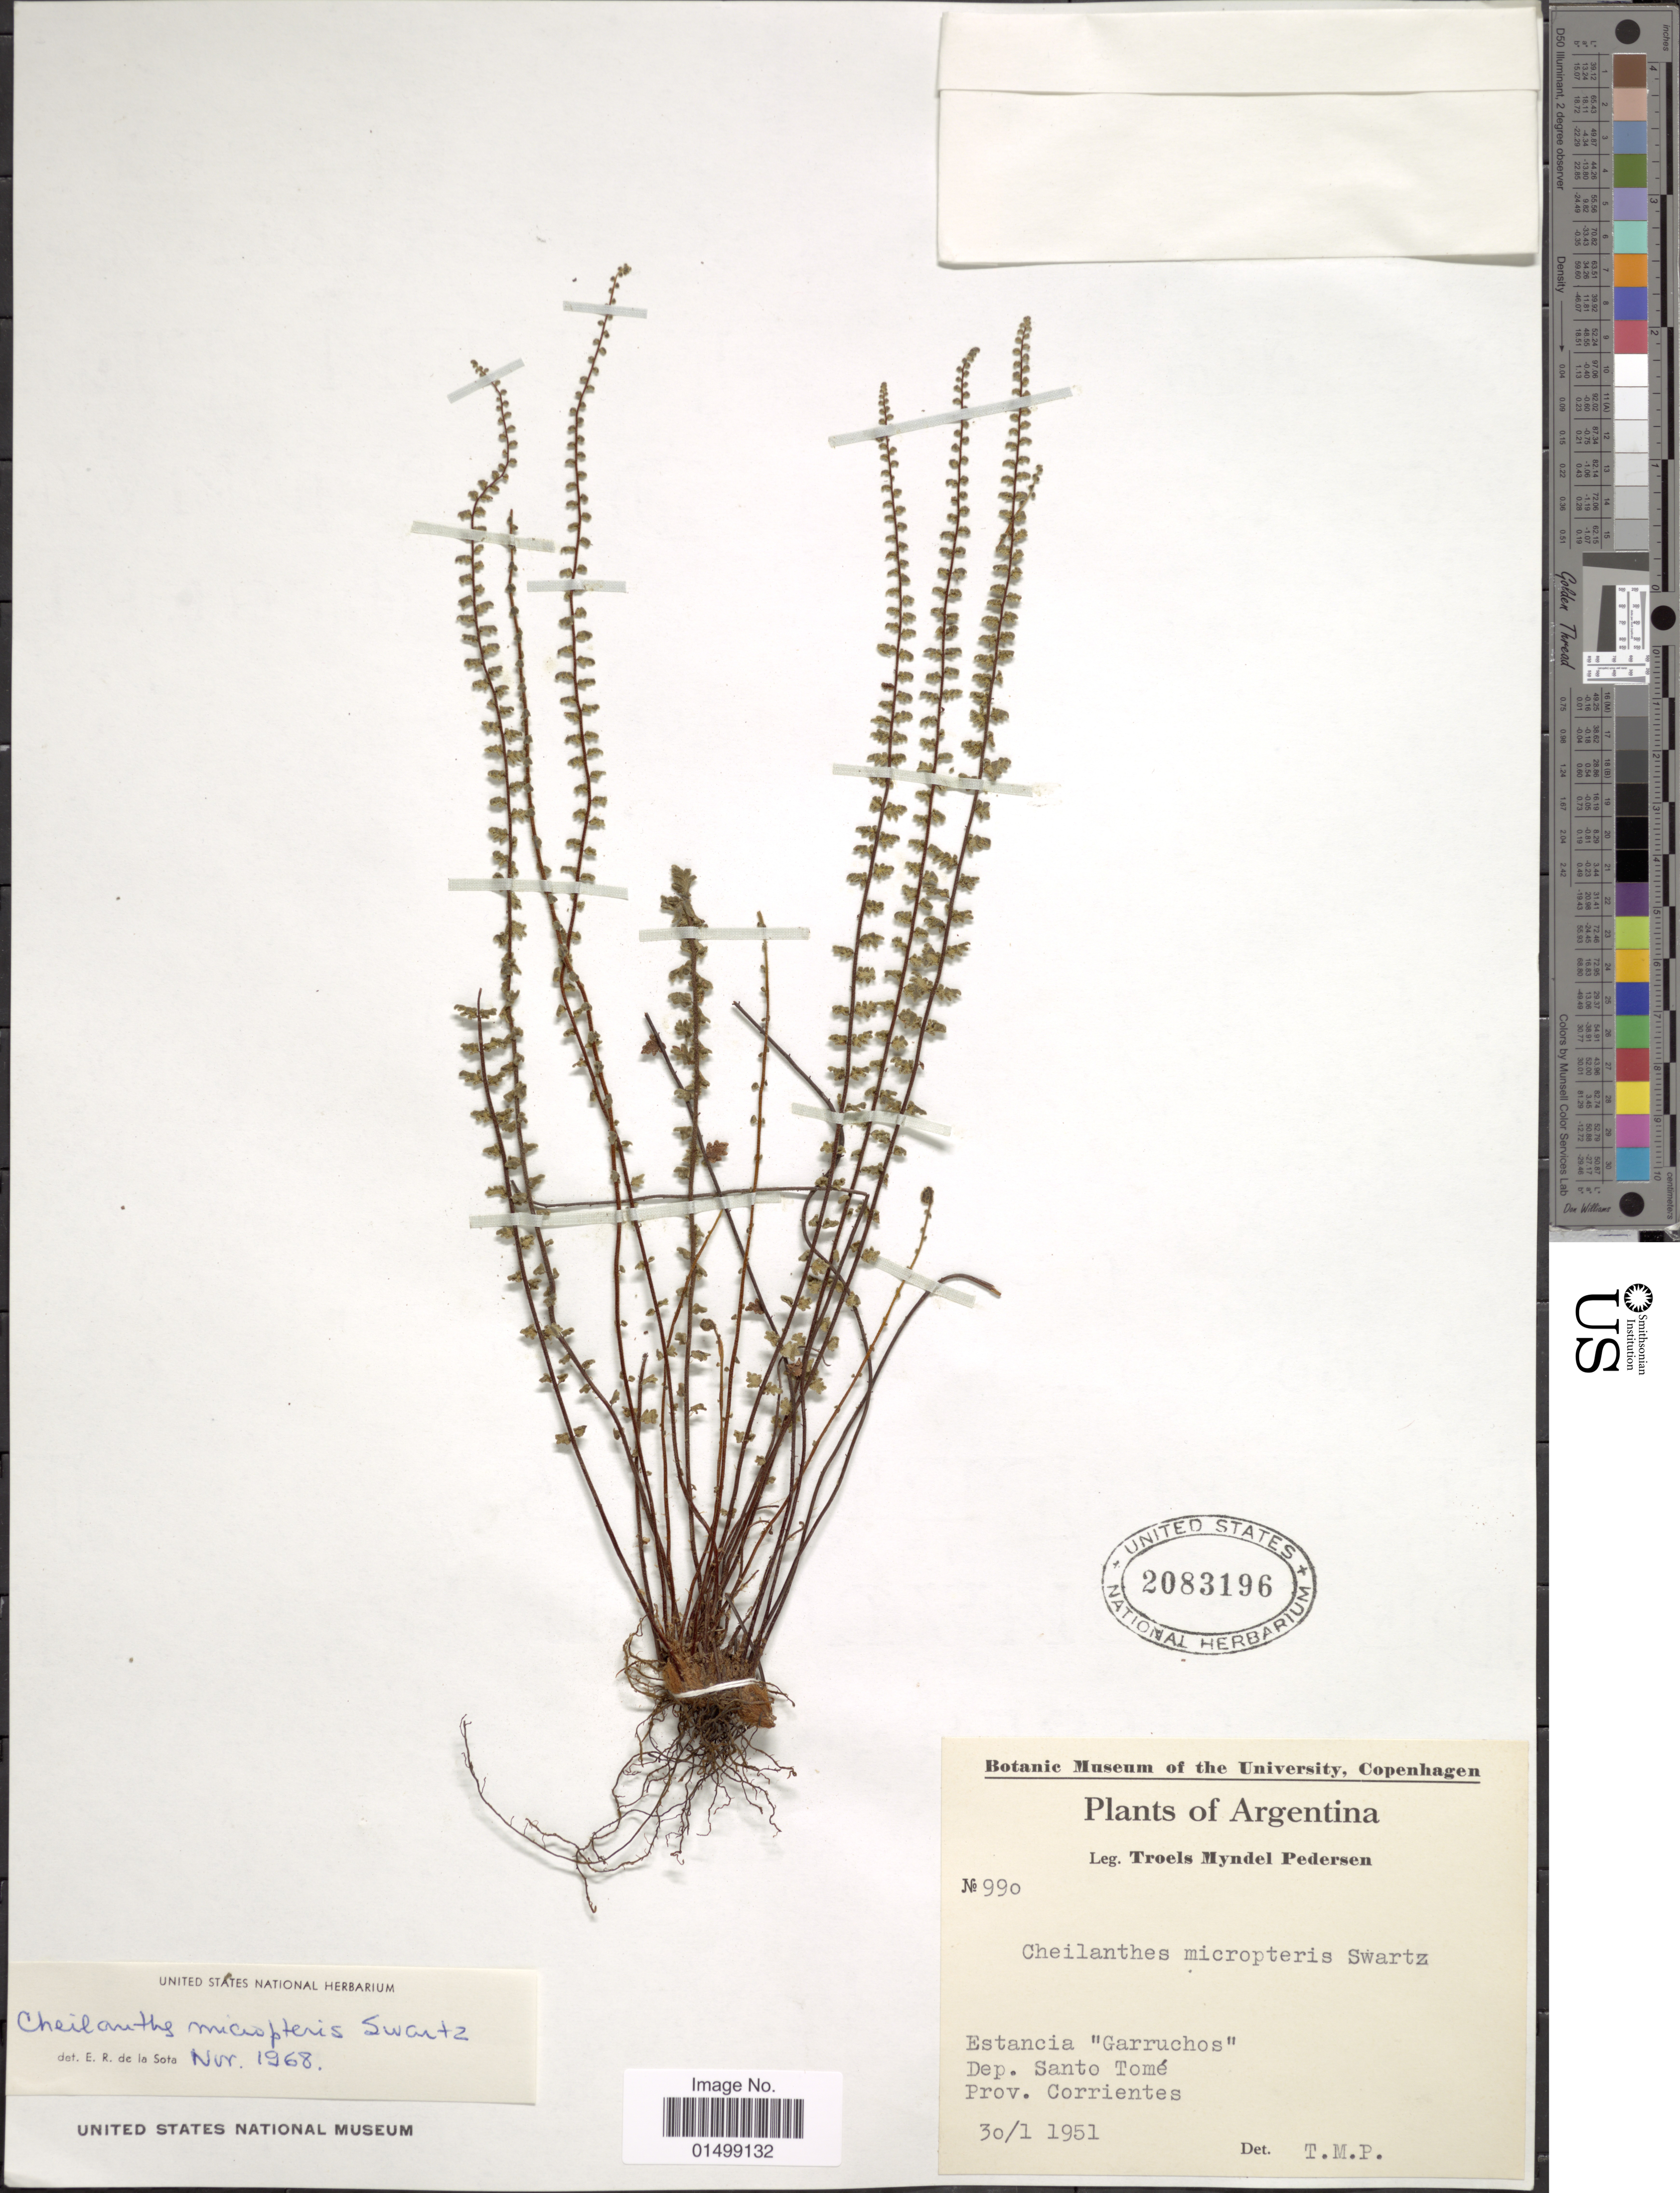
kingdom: Plantae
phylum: Tracheophyta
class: Polypodiopsida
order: Polypodiales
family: Pteridaceae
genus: Cheilanthes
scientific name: Cheilanthes micropteris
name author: Sw.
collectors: T. Pederson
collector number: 990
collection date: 1951-01-30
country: Argentina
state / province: Corrientes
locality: Estancia "Garruchos"Dep. Santo Tomé.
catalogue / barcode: US 2083196